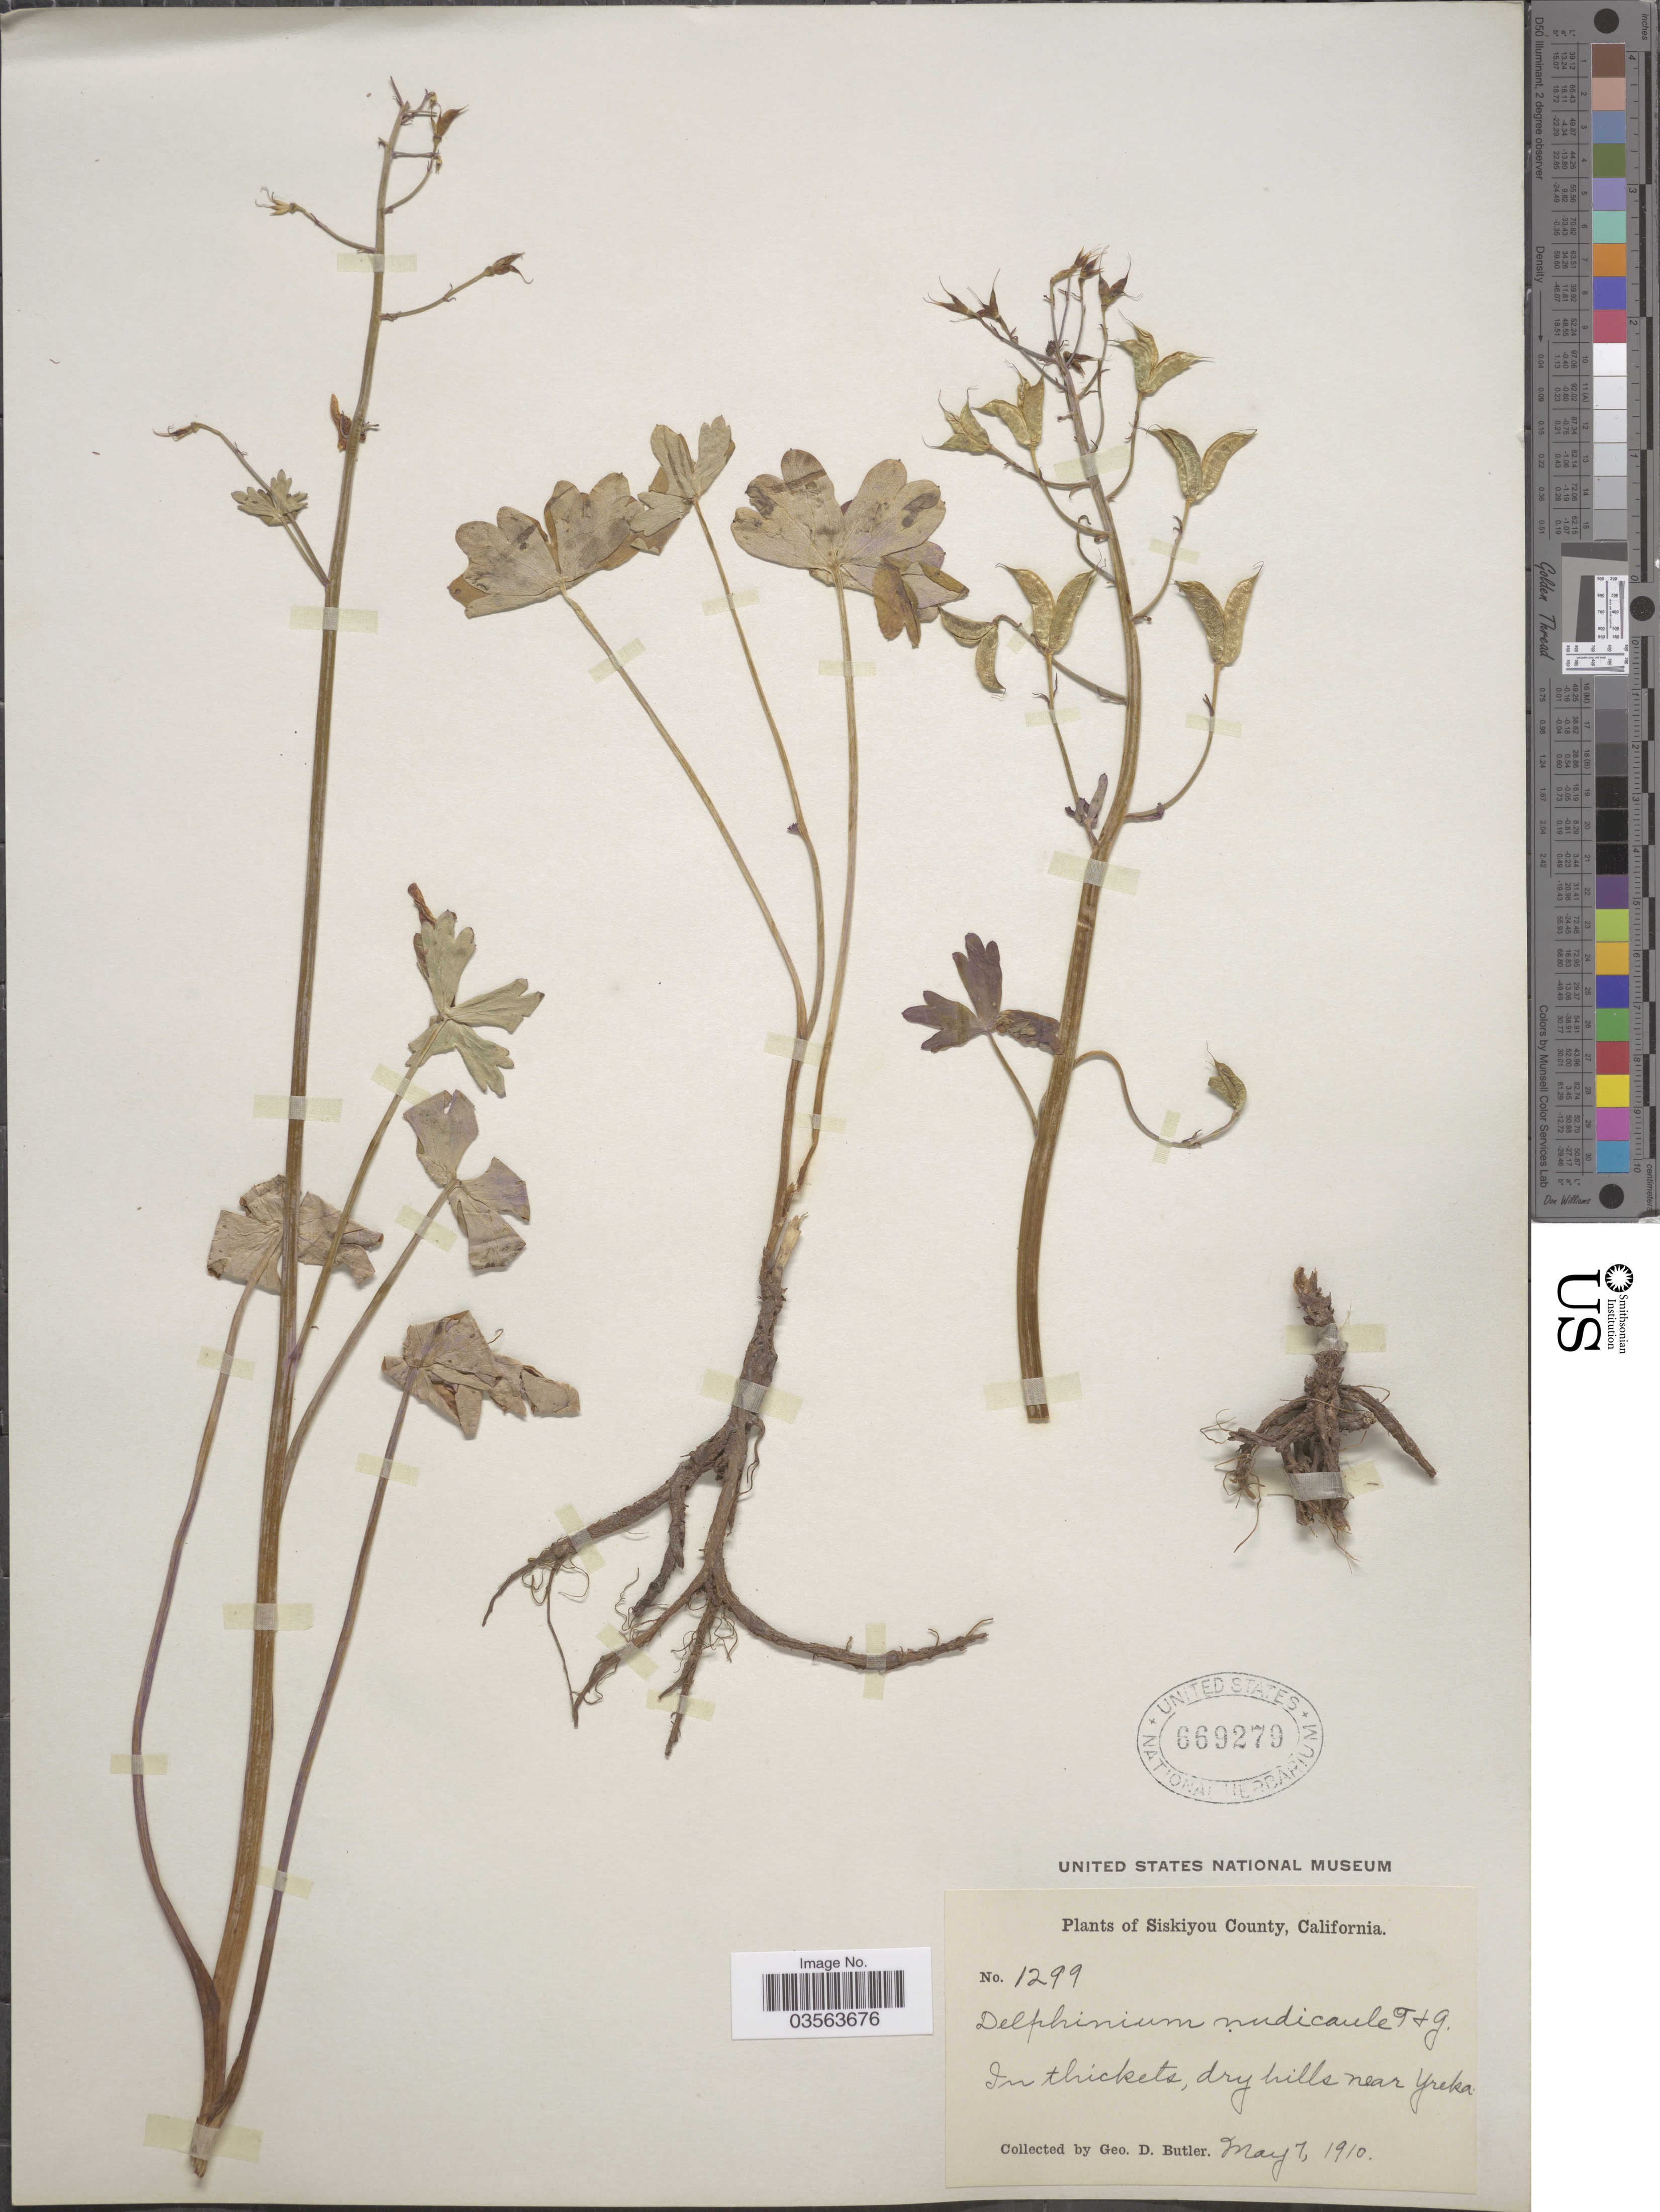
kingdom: Plantae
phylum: Tracheophyta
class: Magnoliopsida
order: Ranunculales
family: Ranunculaceae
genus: Delphinium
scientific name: Delphinium nudicaule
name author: Torr. & A. Gray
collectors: G. D. Butler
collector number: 1299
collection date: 1910-05-07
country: United States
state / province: California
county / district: Siskiyou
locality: Siskiyou County. In thickets, dry hills near Yreka.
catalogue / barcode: US 669279